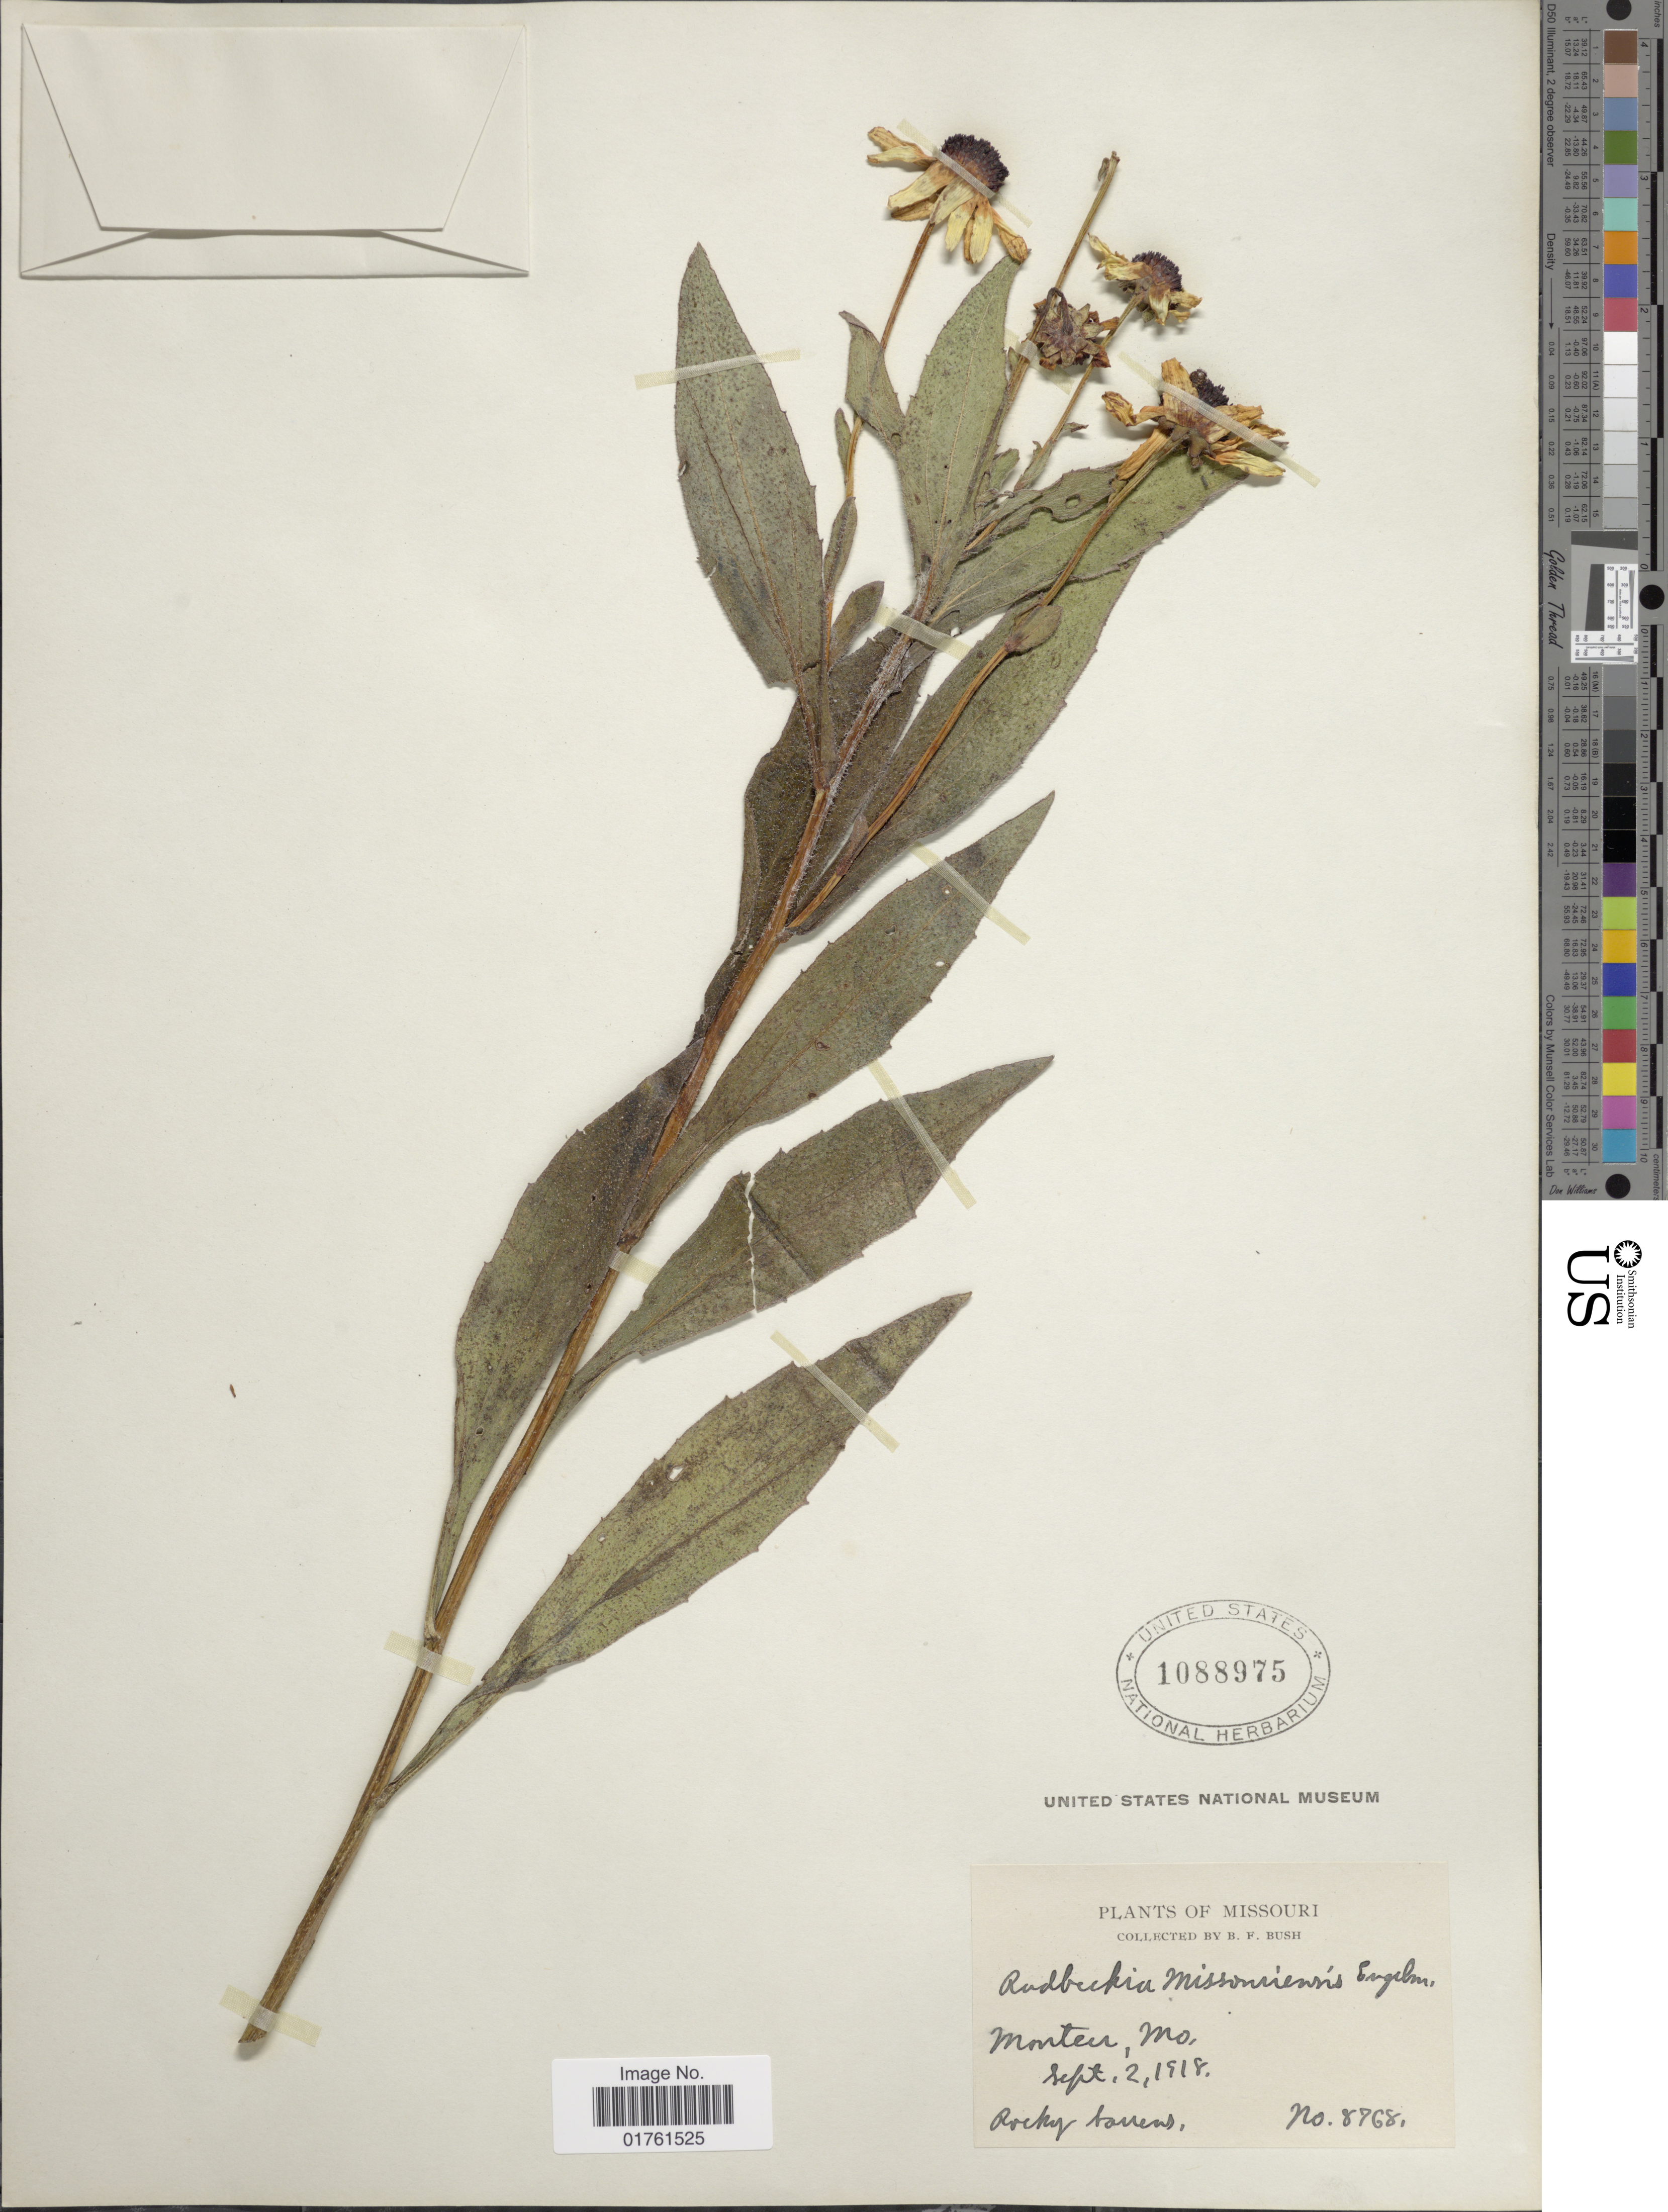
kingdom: Plantae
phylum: Tracheophyta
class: Magnoliopsida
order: Asterales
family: Asteraceae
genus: Rudbeckia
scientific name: Rudbeckia missouriensis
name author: Engelm. ex C.L. Boynton & Beadle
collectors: B. F. Bush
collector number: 8768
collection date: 1918-09-02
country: United States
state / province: Missouri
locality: Monteer, Rocky barrens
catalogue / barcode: US 1088975